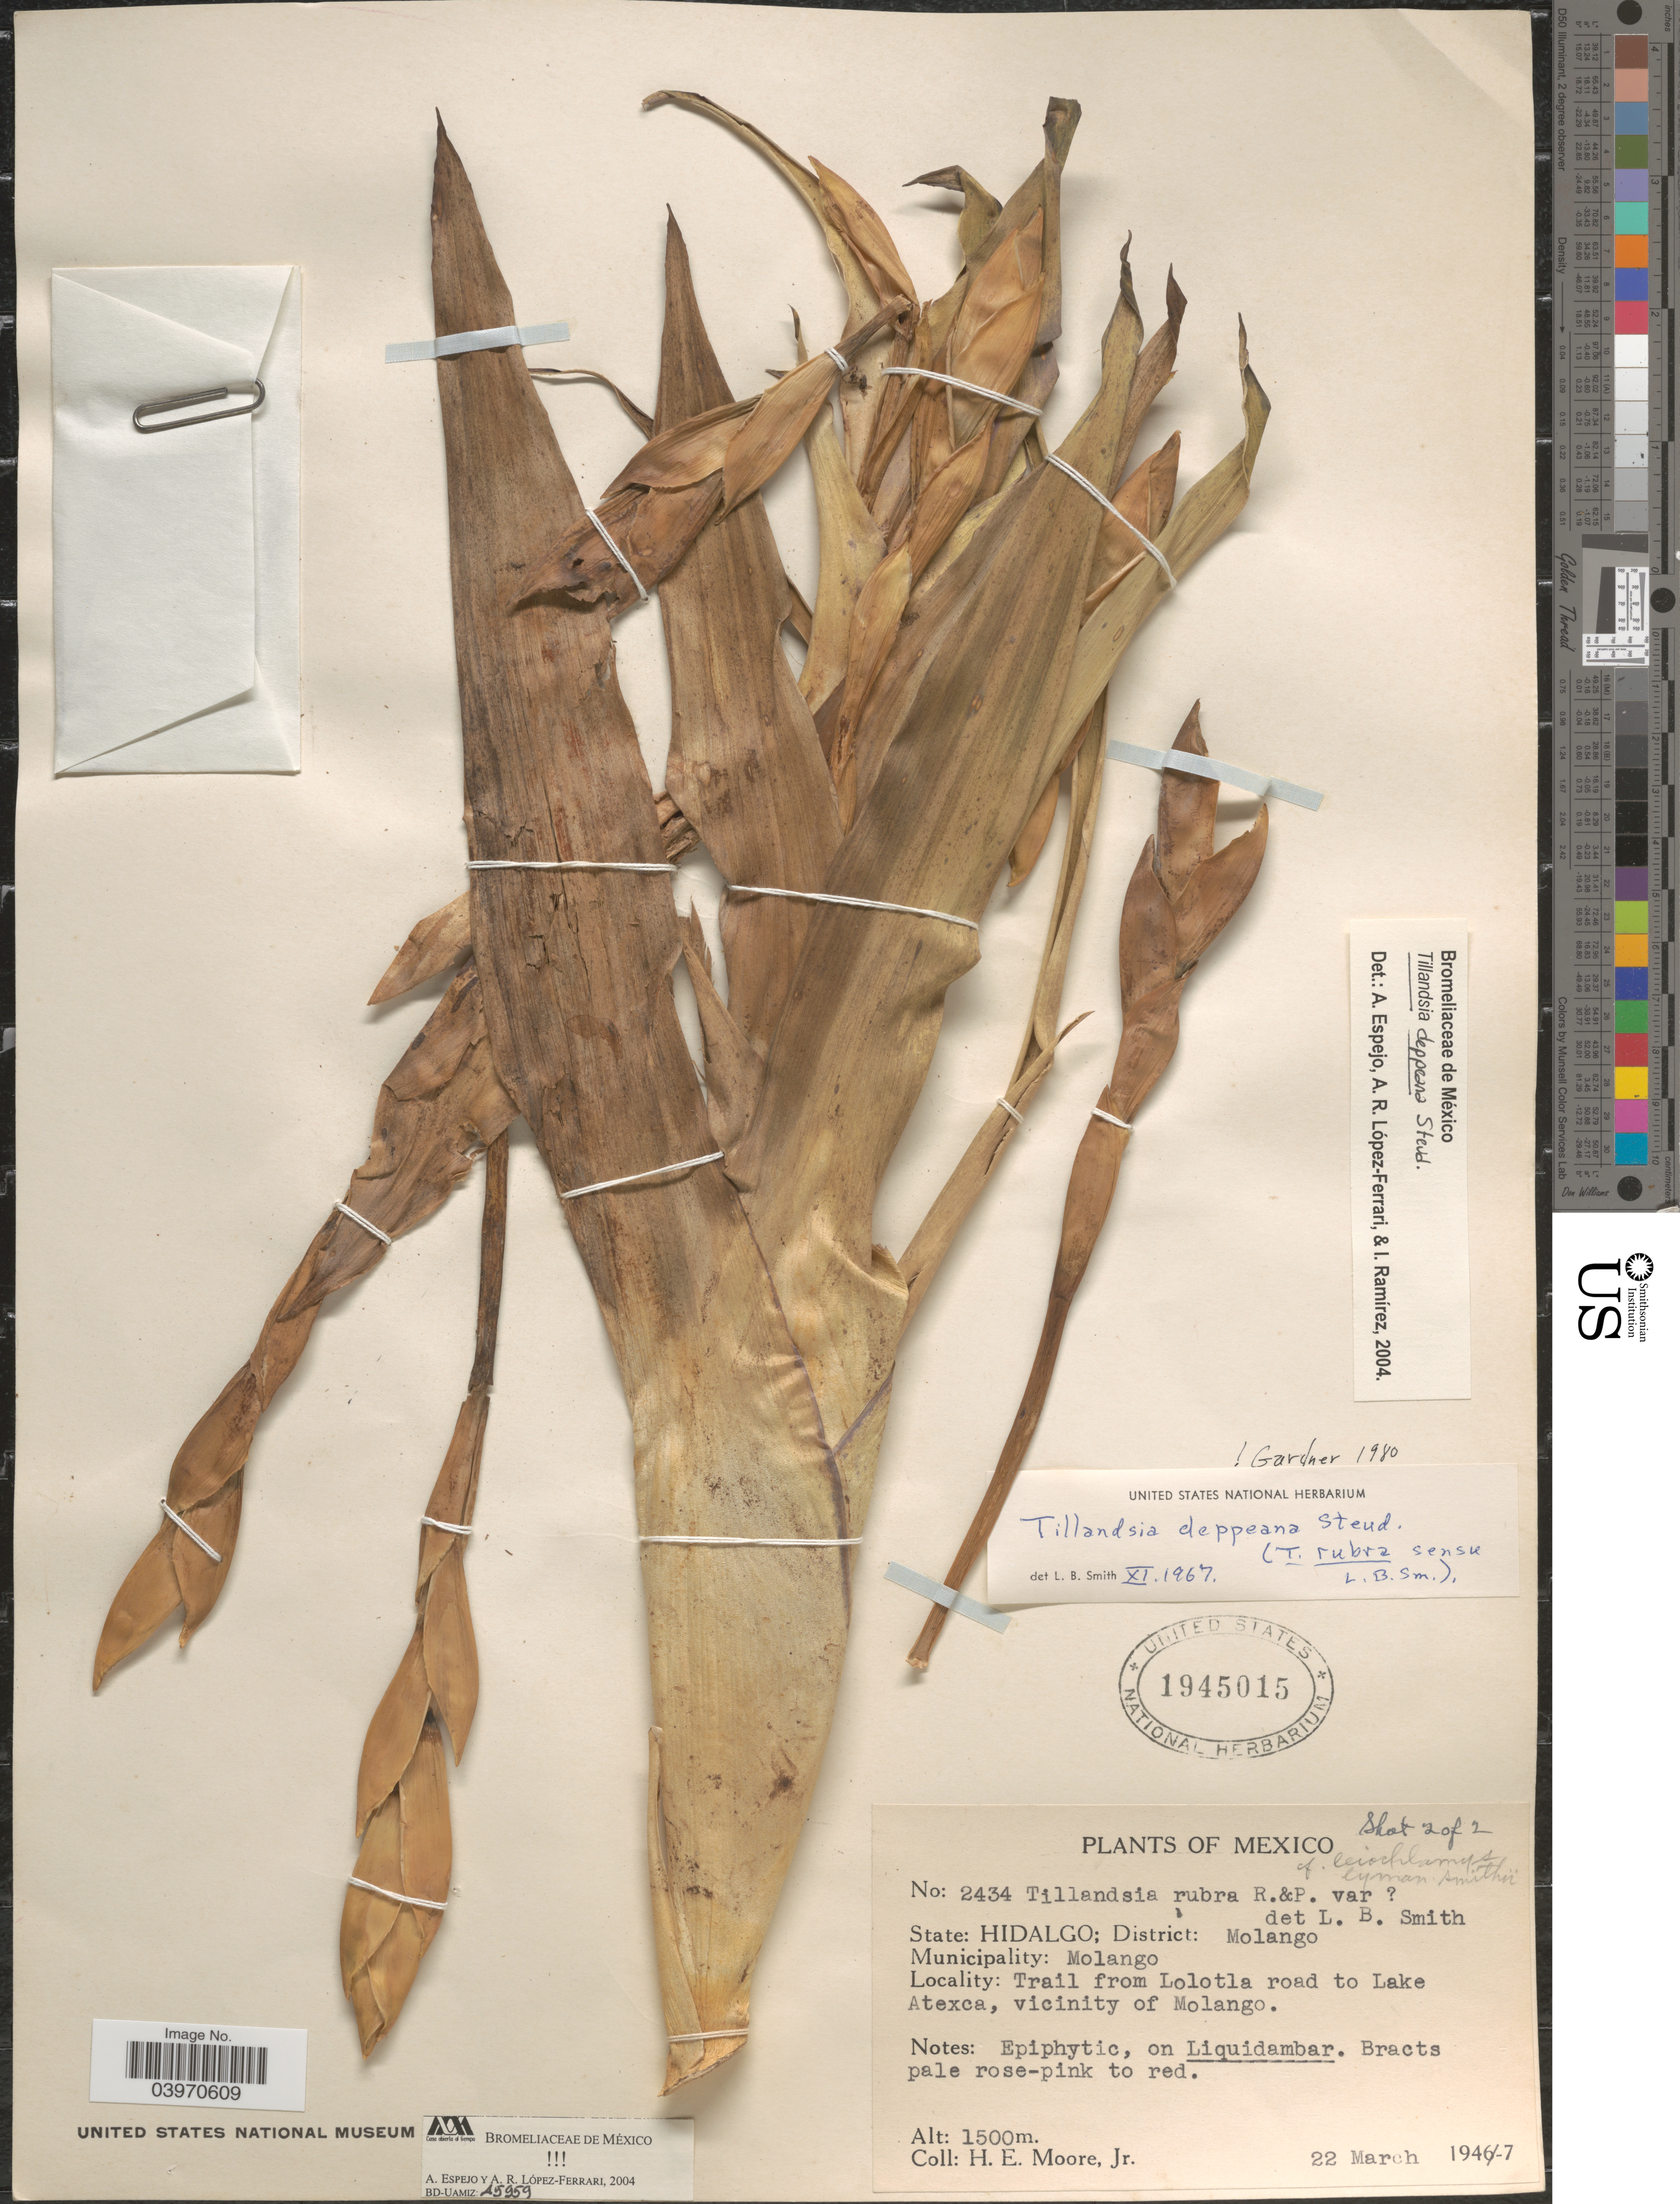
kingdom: Plantae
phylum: Tracheophyta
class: Liliopsida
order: Poales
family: Bromeliaceae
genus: Tillandsia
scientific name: Tillandsia deppeana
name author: Steud.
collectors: H. Moore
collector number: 2434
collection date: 1947-03-22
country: Mexico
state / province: Hidalgo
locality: District: Molango. Municipality: Molango. Trail from Lolotla road to Lake Atexca, vicinity of Molango.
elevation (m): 1500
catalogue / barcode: US 1945015